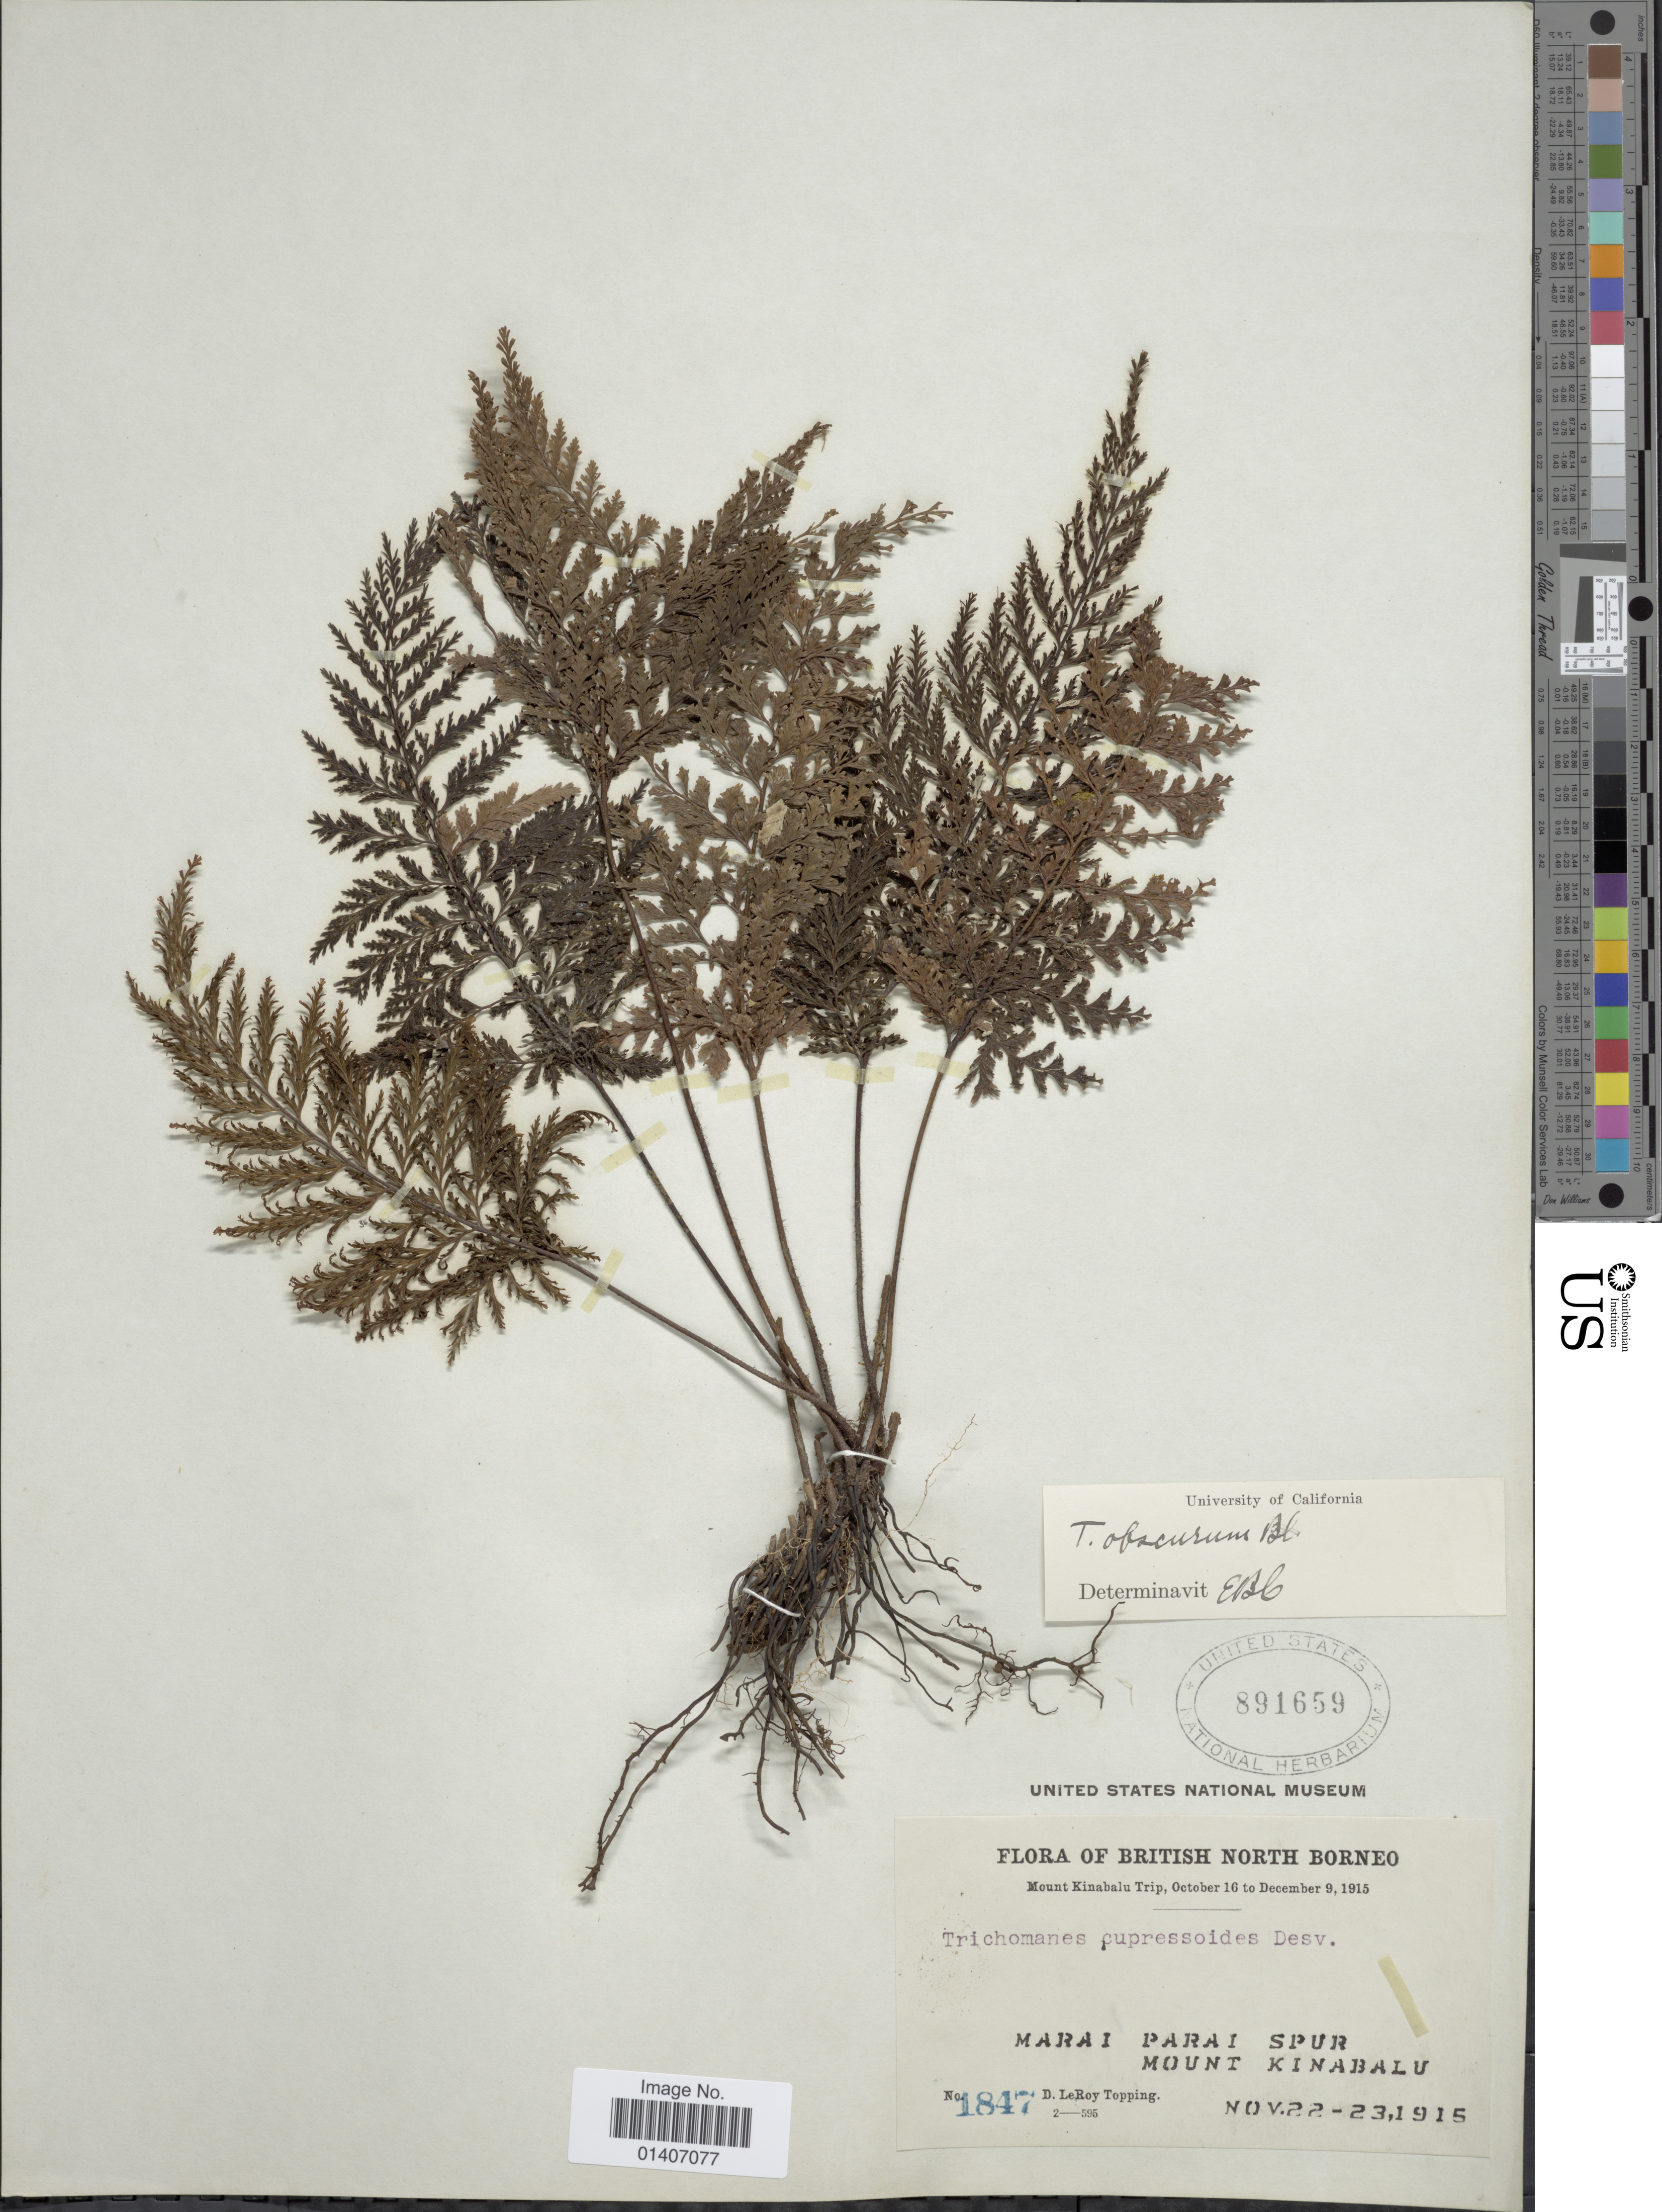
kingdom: Plantae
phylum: Tracheophyta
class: Polypodiopsida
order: Hymenophyllales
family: Hymenophyllaceae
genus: Abrodictyum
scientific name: Abrodictyum obscurum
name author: (Blume) Ebihara & K. Iwats.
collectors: D. L. Topping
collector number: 1847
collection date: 1915-11-22/1915-11-23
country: Malaysia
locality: British North Borneo, Marai Parai Spur, Mount Kinabalu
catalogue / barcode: US 891659